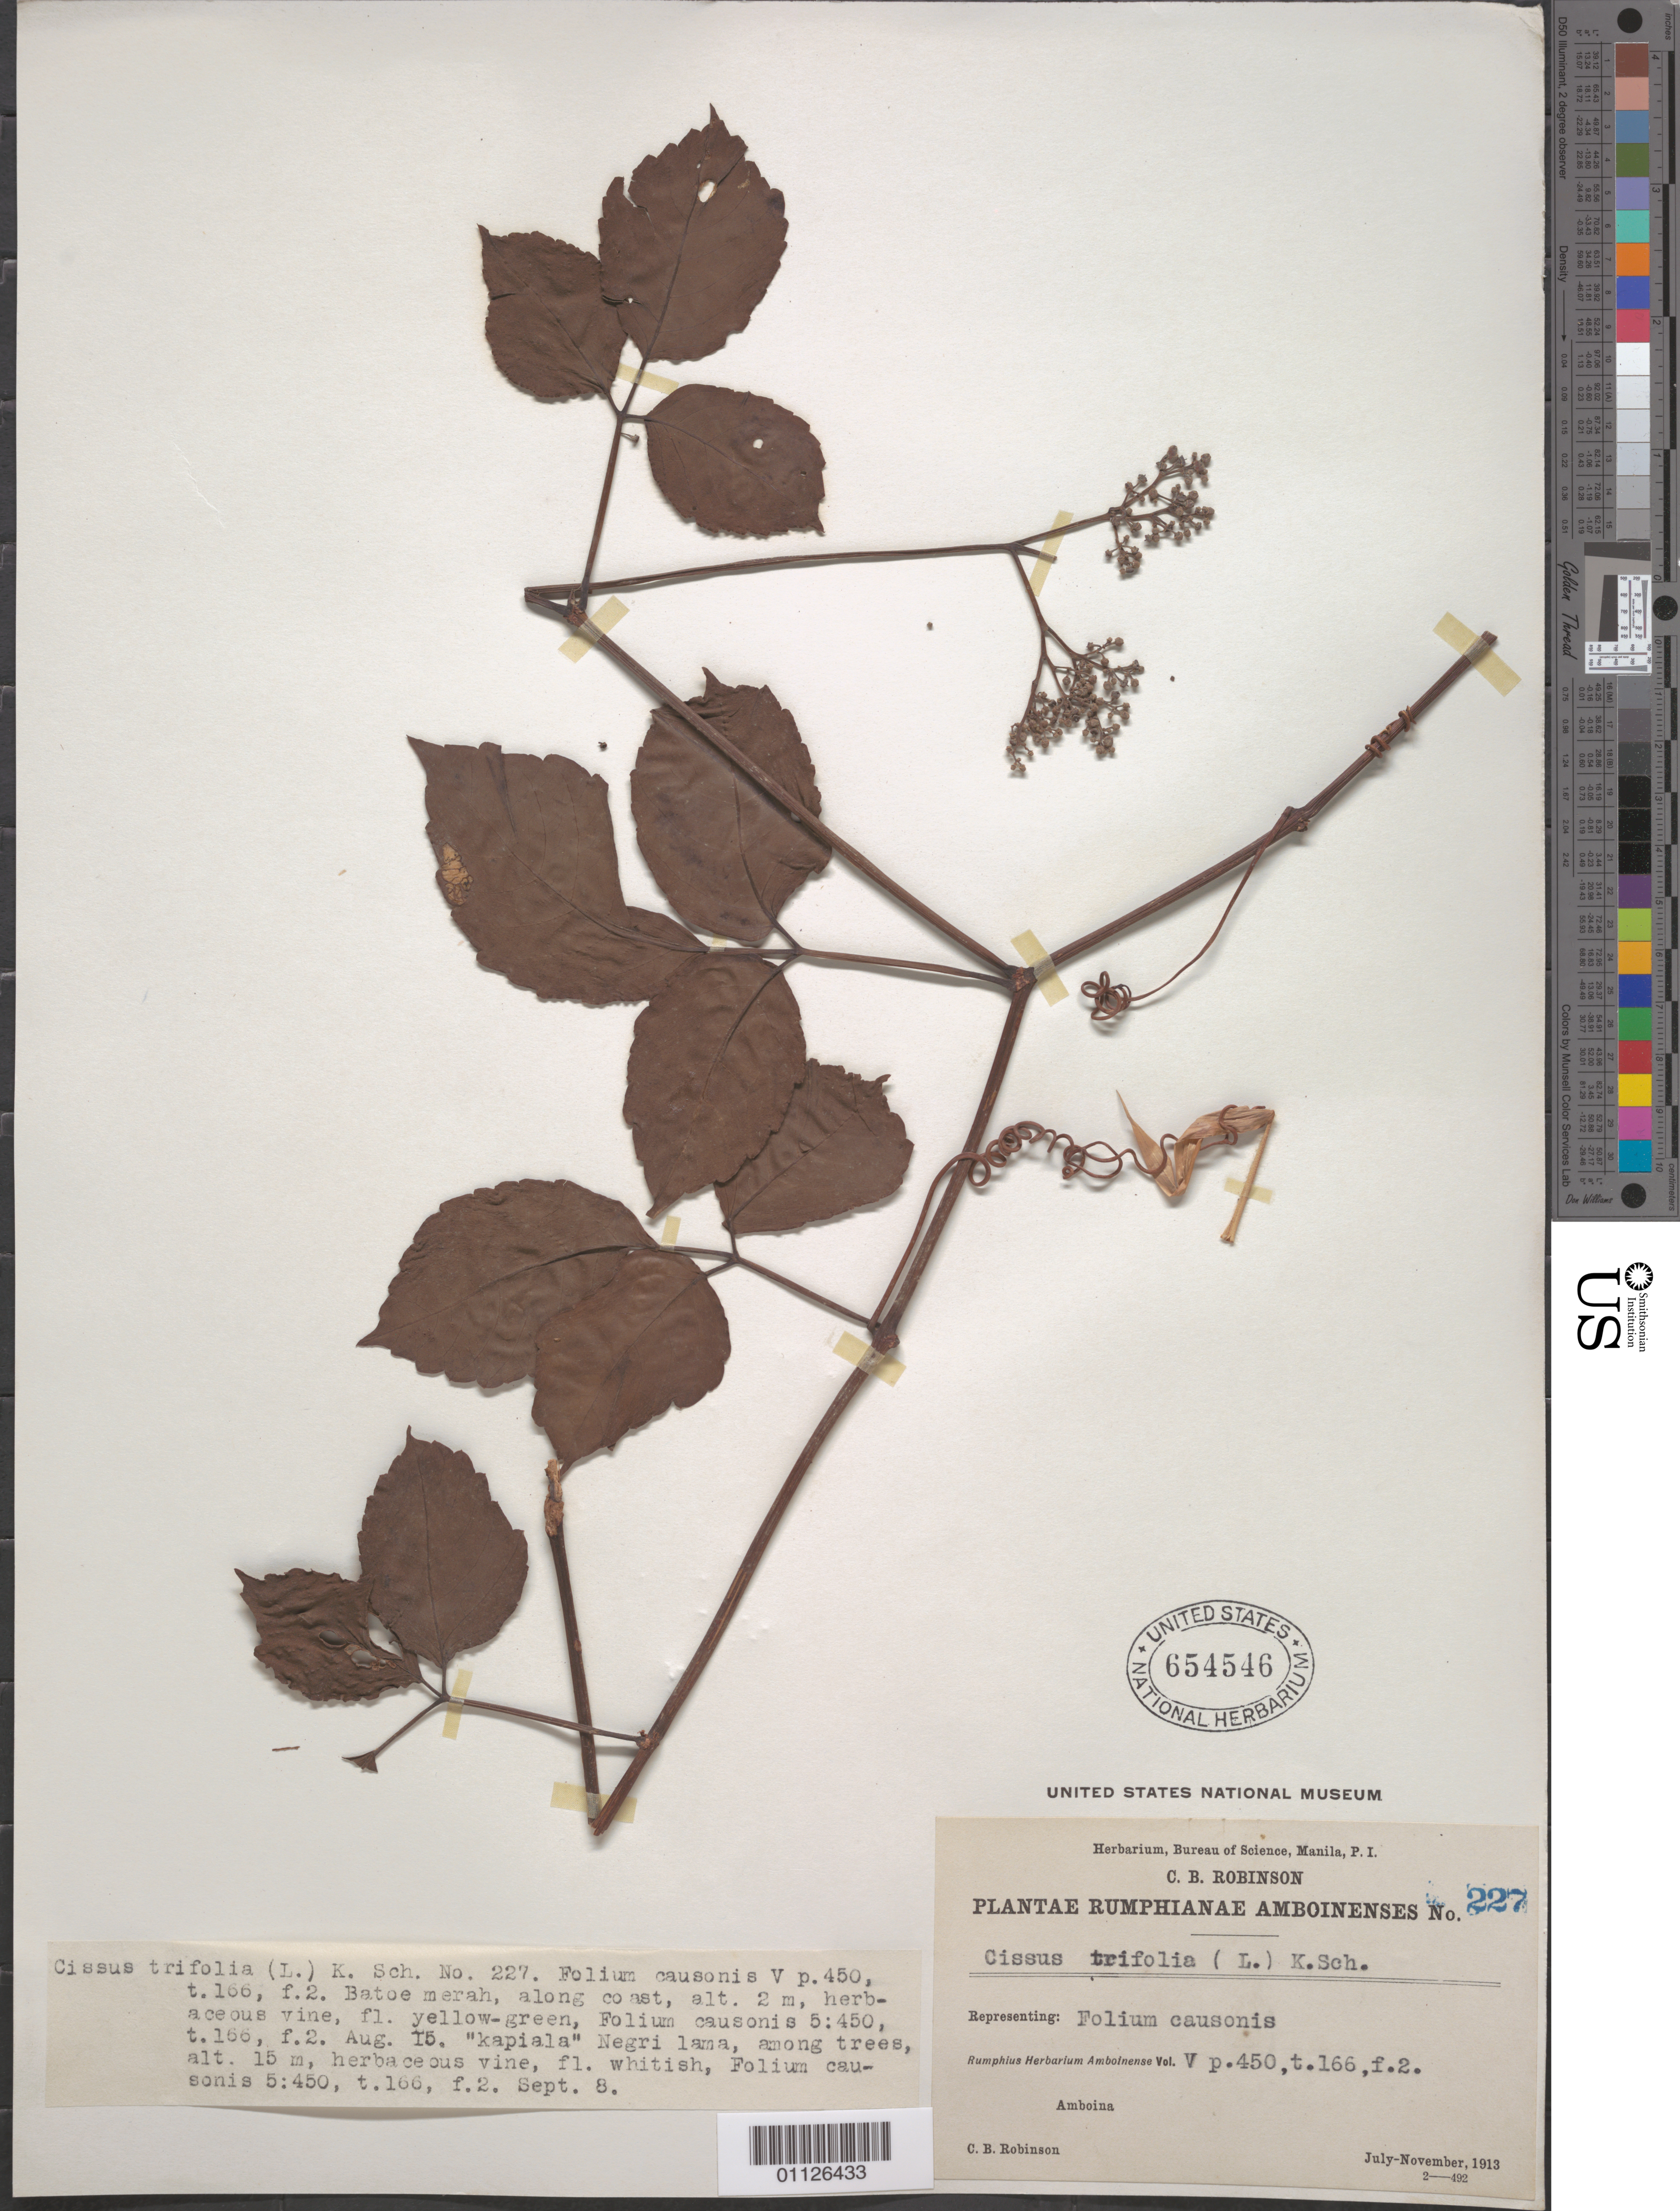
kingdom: Plantae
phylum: Tracheophyta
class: Magnoliopsida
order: Vitales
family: Vitaceae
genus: Causonis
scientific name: Causonis trifolia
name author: (L.) Mabb. & J. Wen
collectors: C. Robinson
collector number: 227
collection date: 1913-07/1913-11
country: Indonesia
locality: Amboina.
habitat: Among trees, herbaceous vine.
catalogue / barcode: US 654546